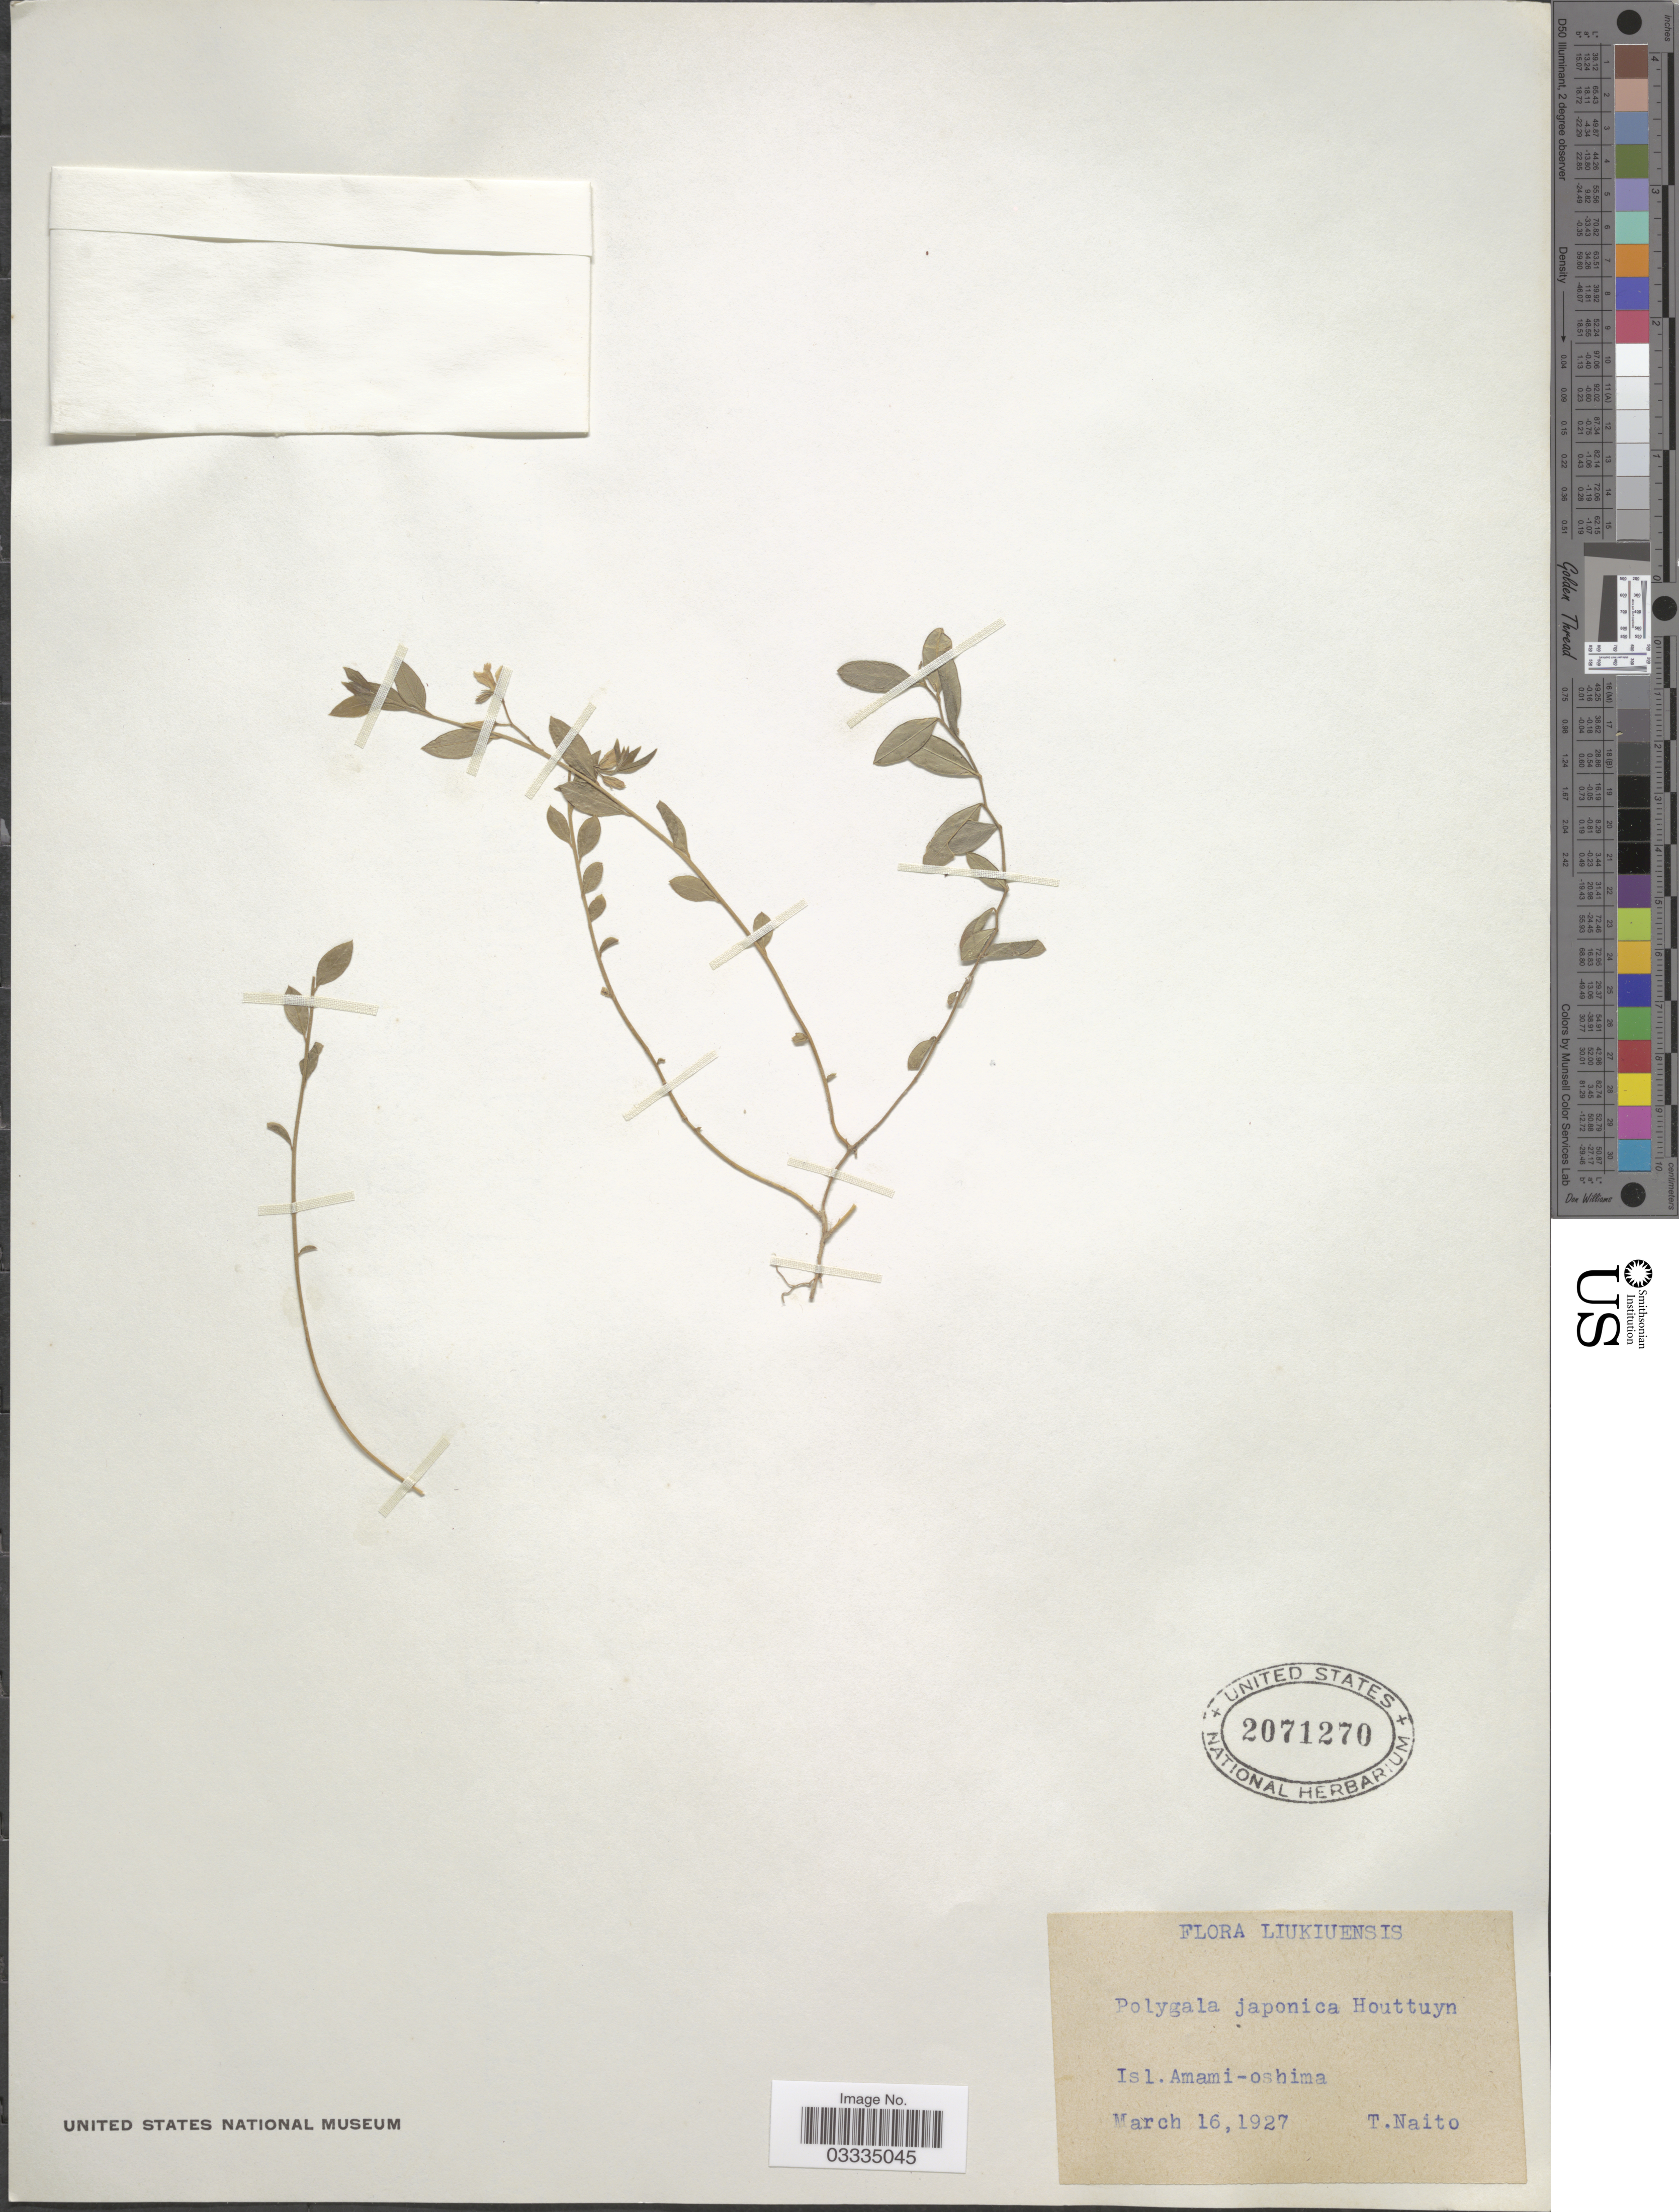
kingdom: Plantae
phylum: Tracheophyta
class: Magnoliopsida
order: Fabales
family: Polygalaceae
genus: Polygala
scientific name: Polygala japonica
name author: Houtt.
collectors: T. Naito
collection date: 1927-03-16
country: Japan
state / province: Okinawa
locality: Liukiuensis. Isl. Amami-oshima.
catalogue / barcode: US 2071270